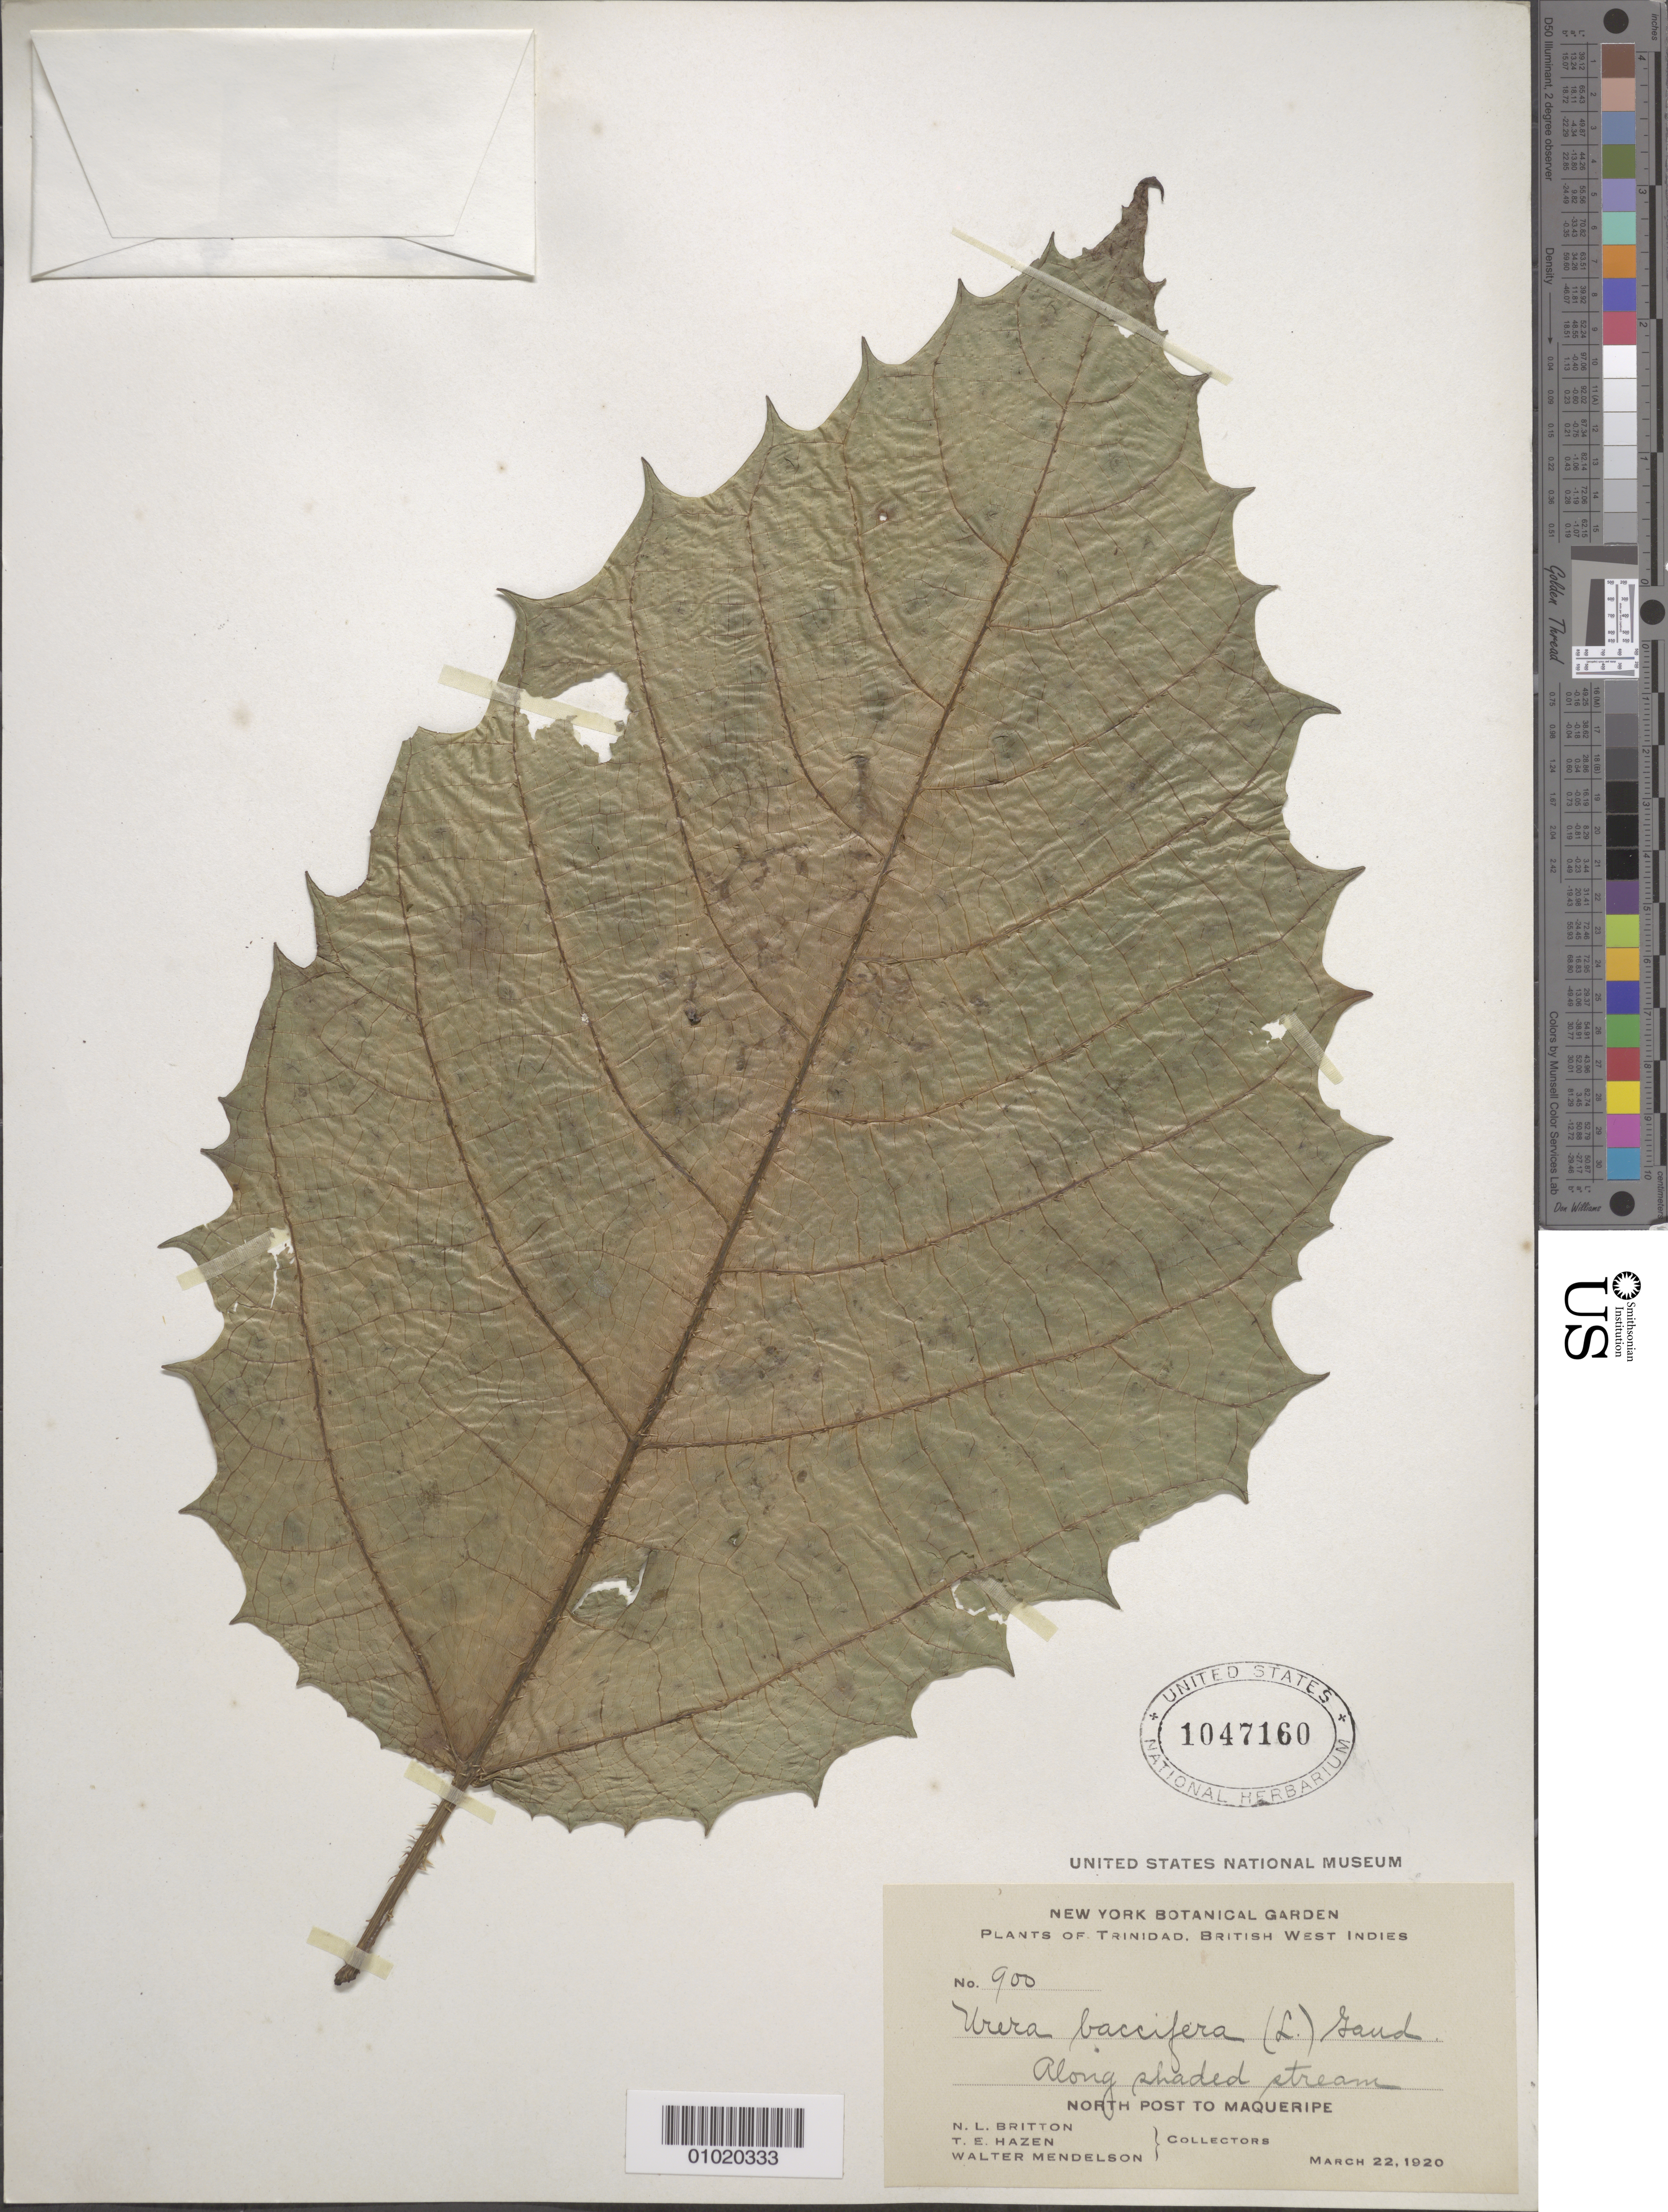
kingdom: Plantae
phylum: Tracheophyta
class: Magnoliopsida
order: Rosales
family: Urticaceae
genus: Urera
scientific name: Urera baccifera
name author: (L.) Gaudich. ex Wedd.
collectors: N. Britton, T. E. Hazen & W. Mendelson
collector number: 900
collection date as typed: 22 Mar 1920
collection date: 1920-03-22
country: Trinidad and Tobago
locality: North post to Maqueripe. Along shaded stream.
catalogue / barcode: US 1047160